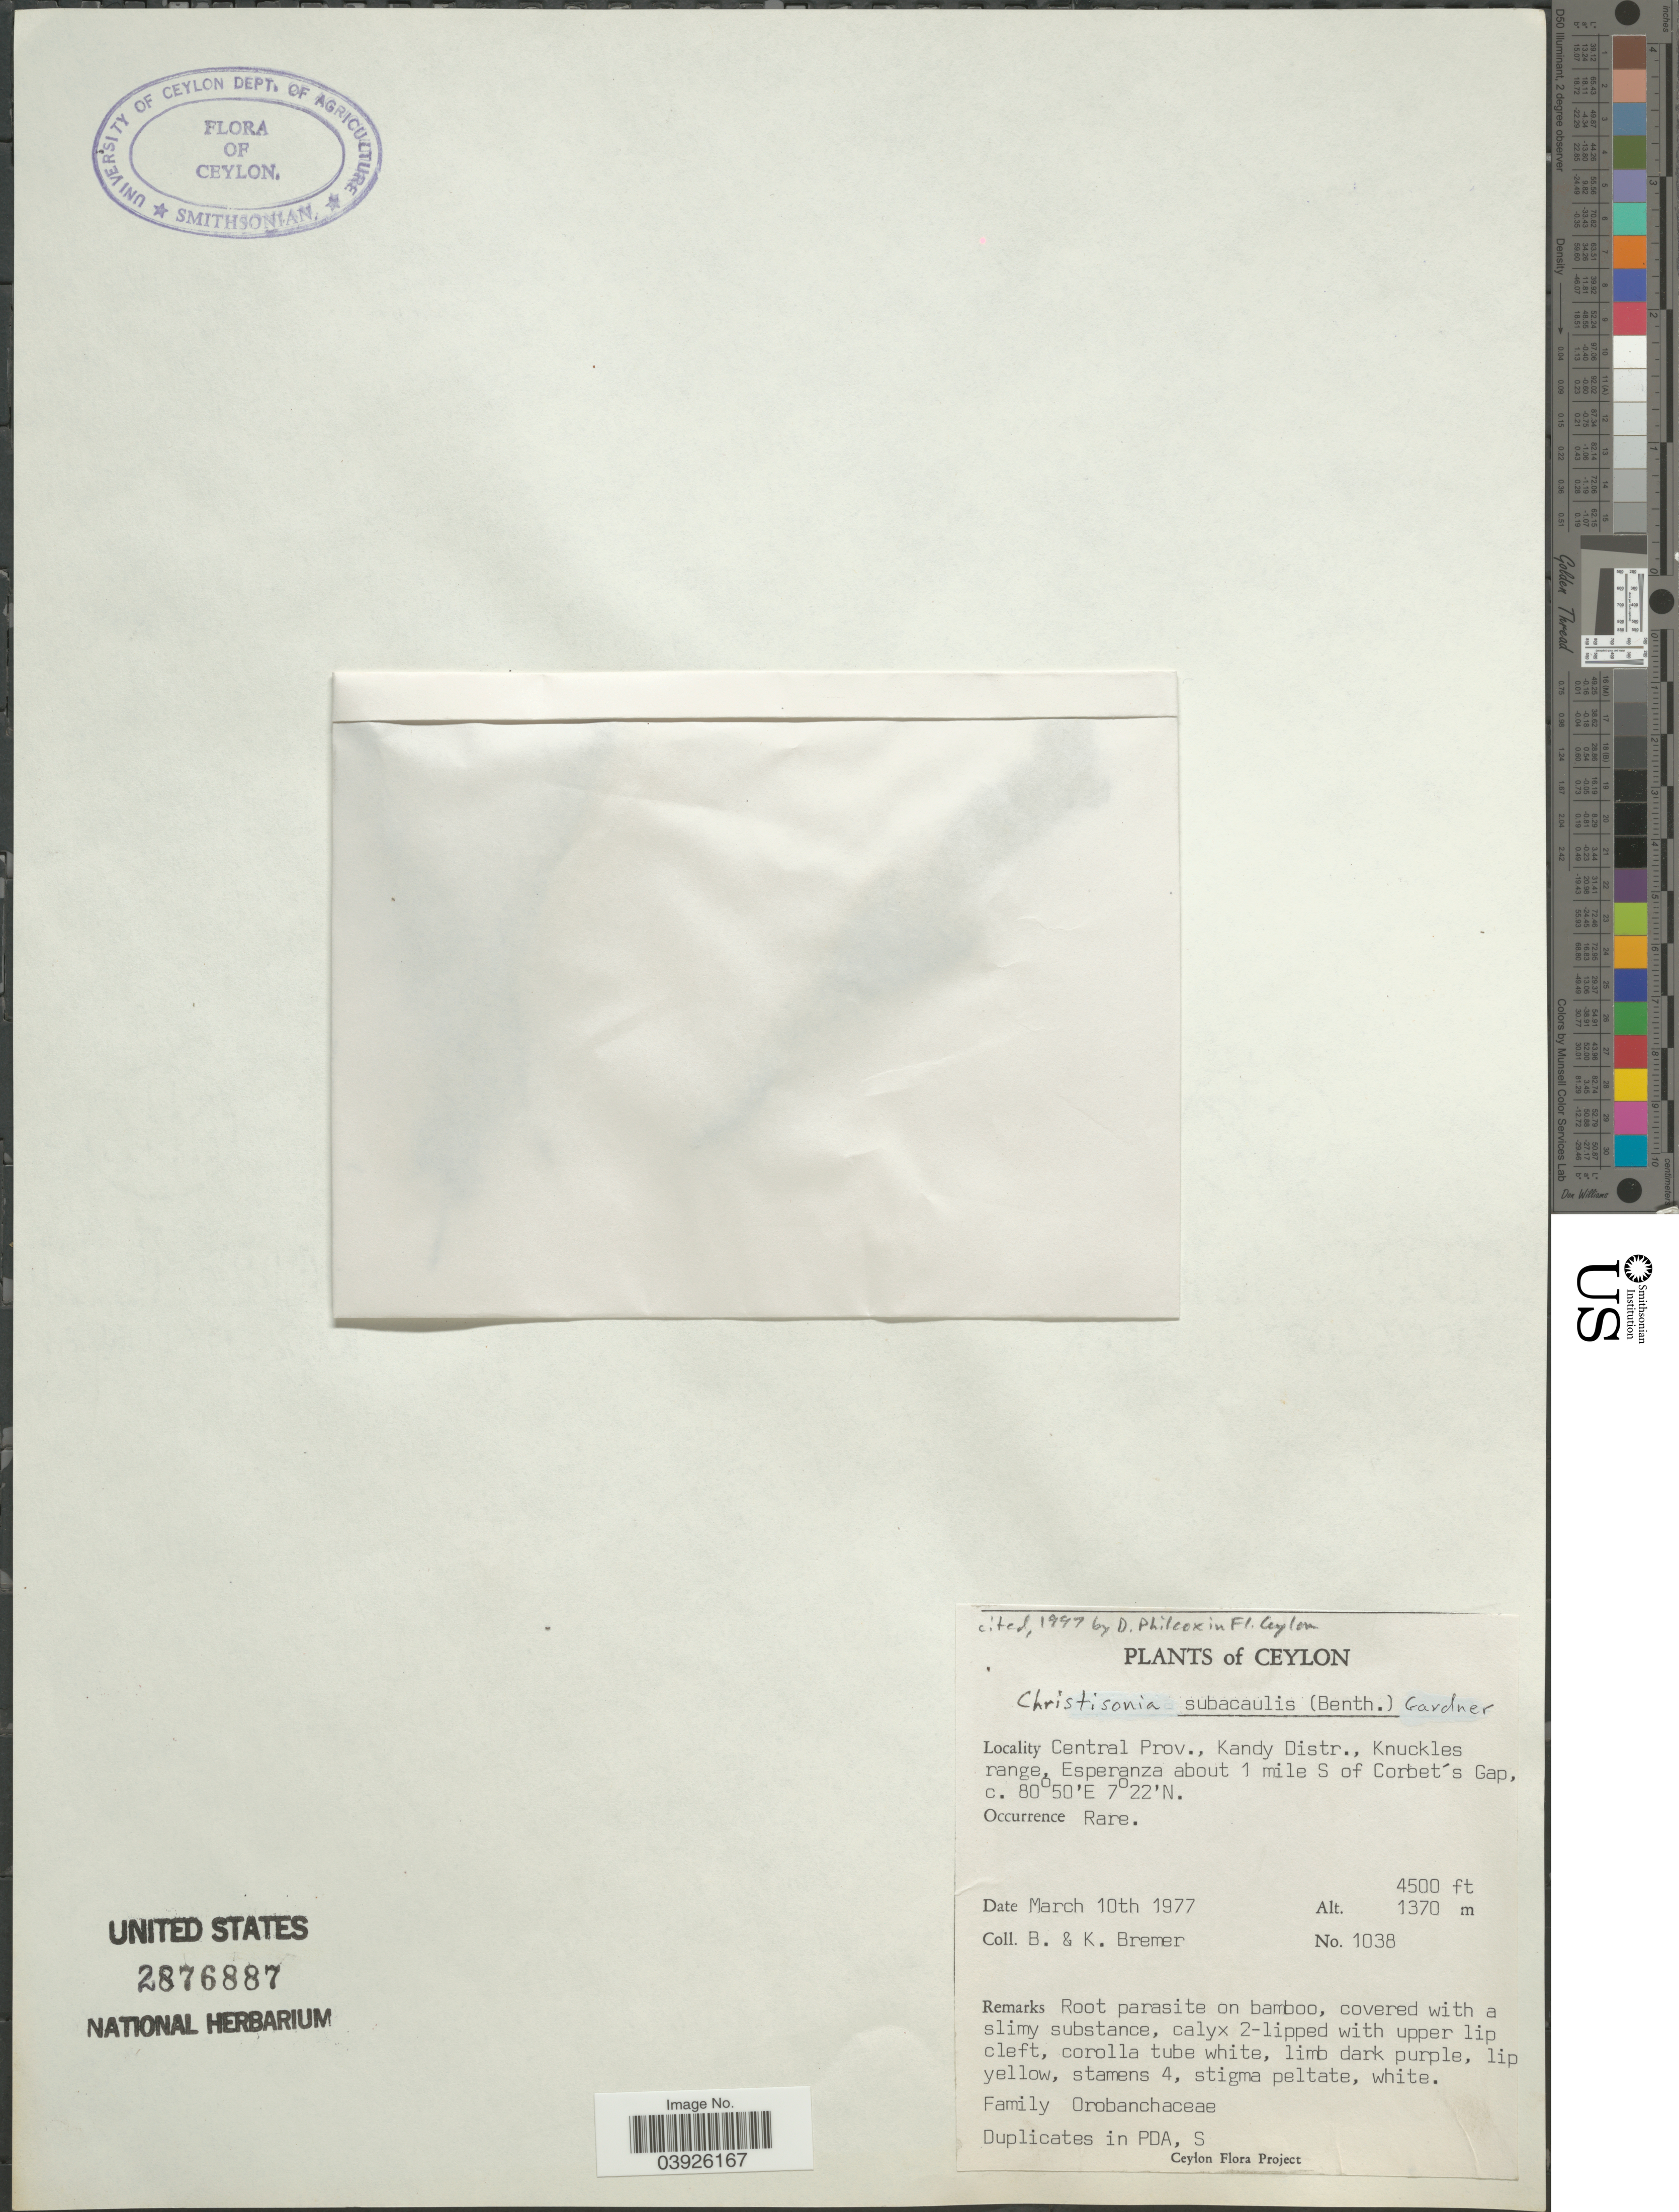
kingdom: Plantae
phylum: Tracheophyta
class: Magnoliopsida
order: Lamiales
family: Orobanchaceae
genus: Christisonia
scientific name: Christisonia subacaulis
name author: (Benth.) Gardner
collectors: B. Bremer & K. Bremer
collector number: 1038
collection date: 1977-03-10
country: Sri Lanka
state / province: Central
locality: Ceylon. Kandy Distr., Knuckles range, Esperanza about 1 mile S of Corbet's Gap.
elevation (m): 1372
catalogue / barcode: US 2876887